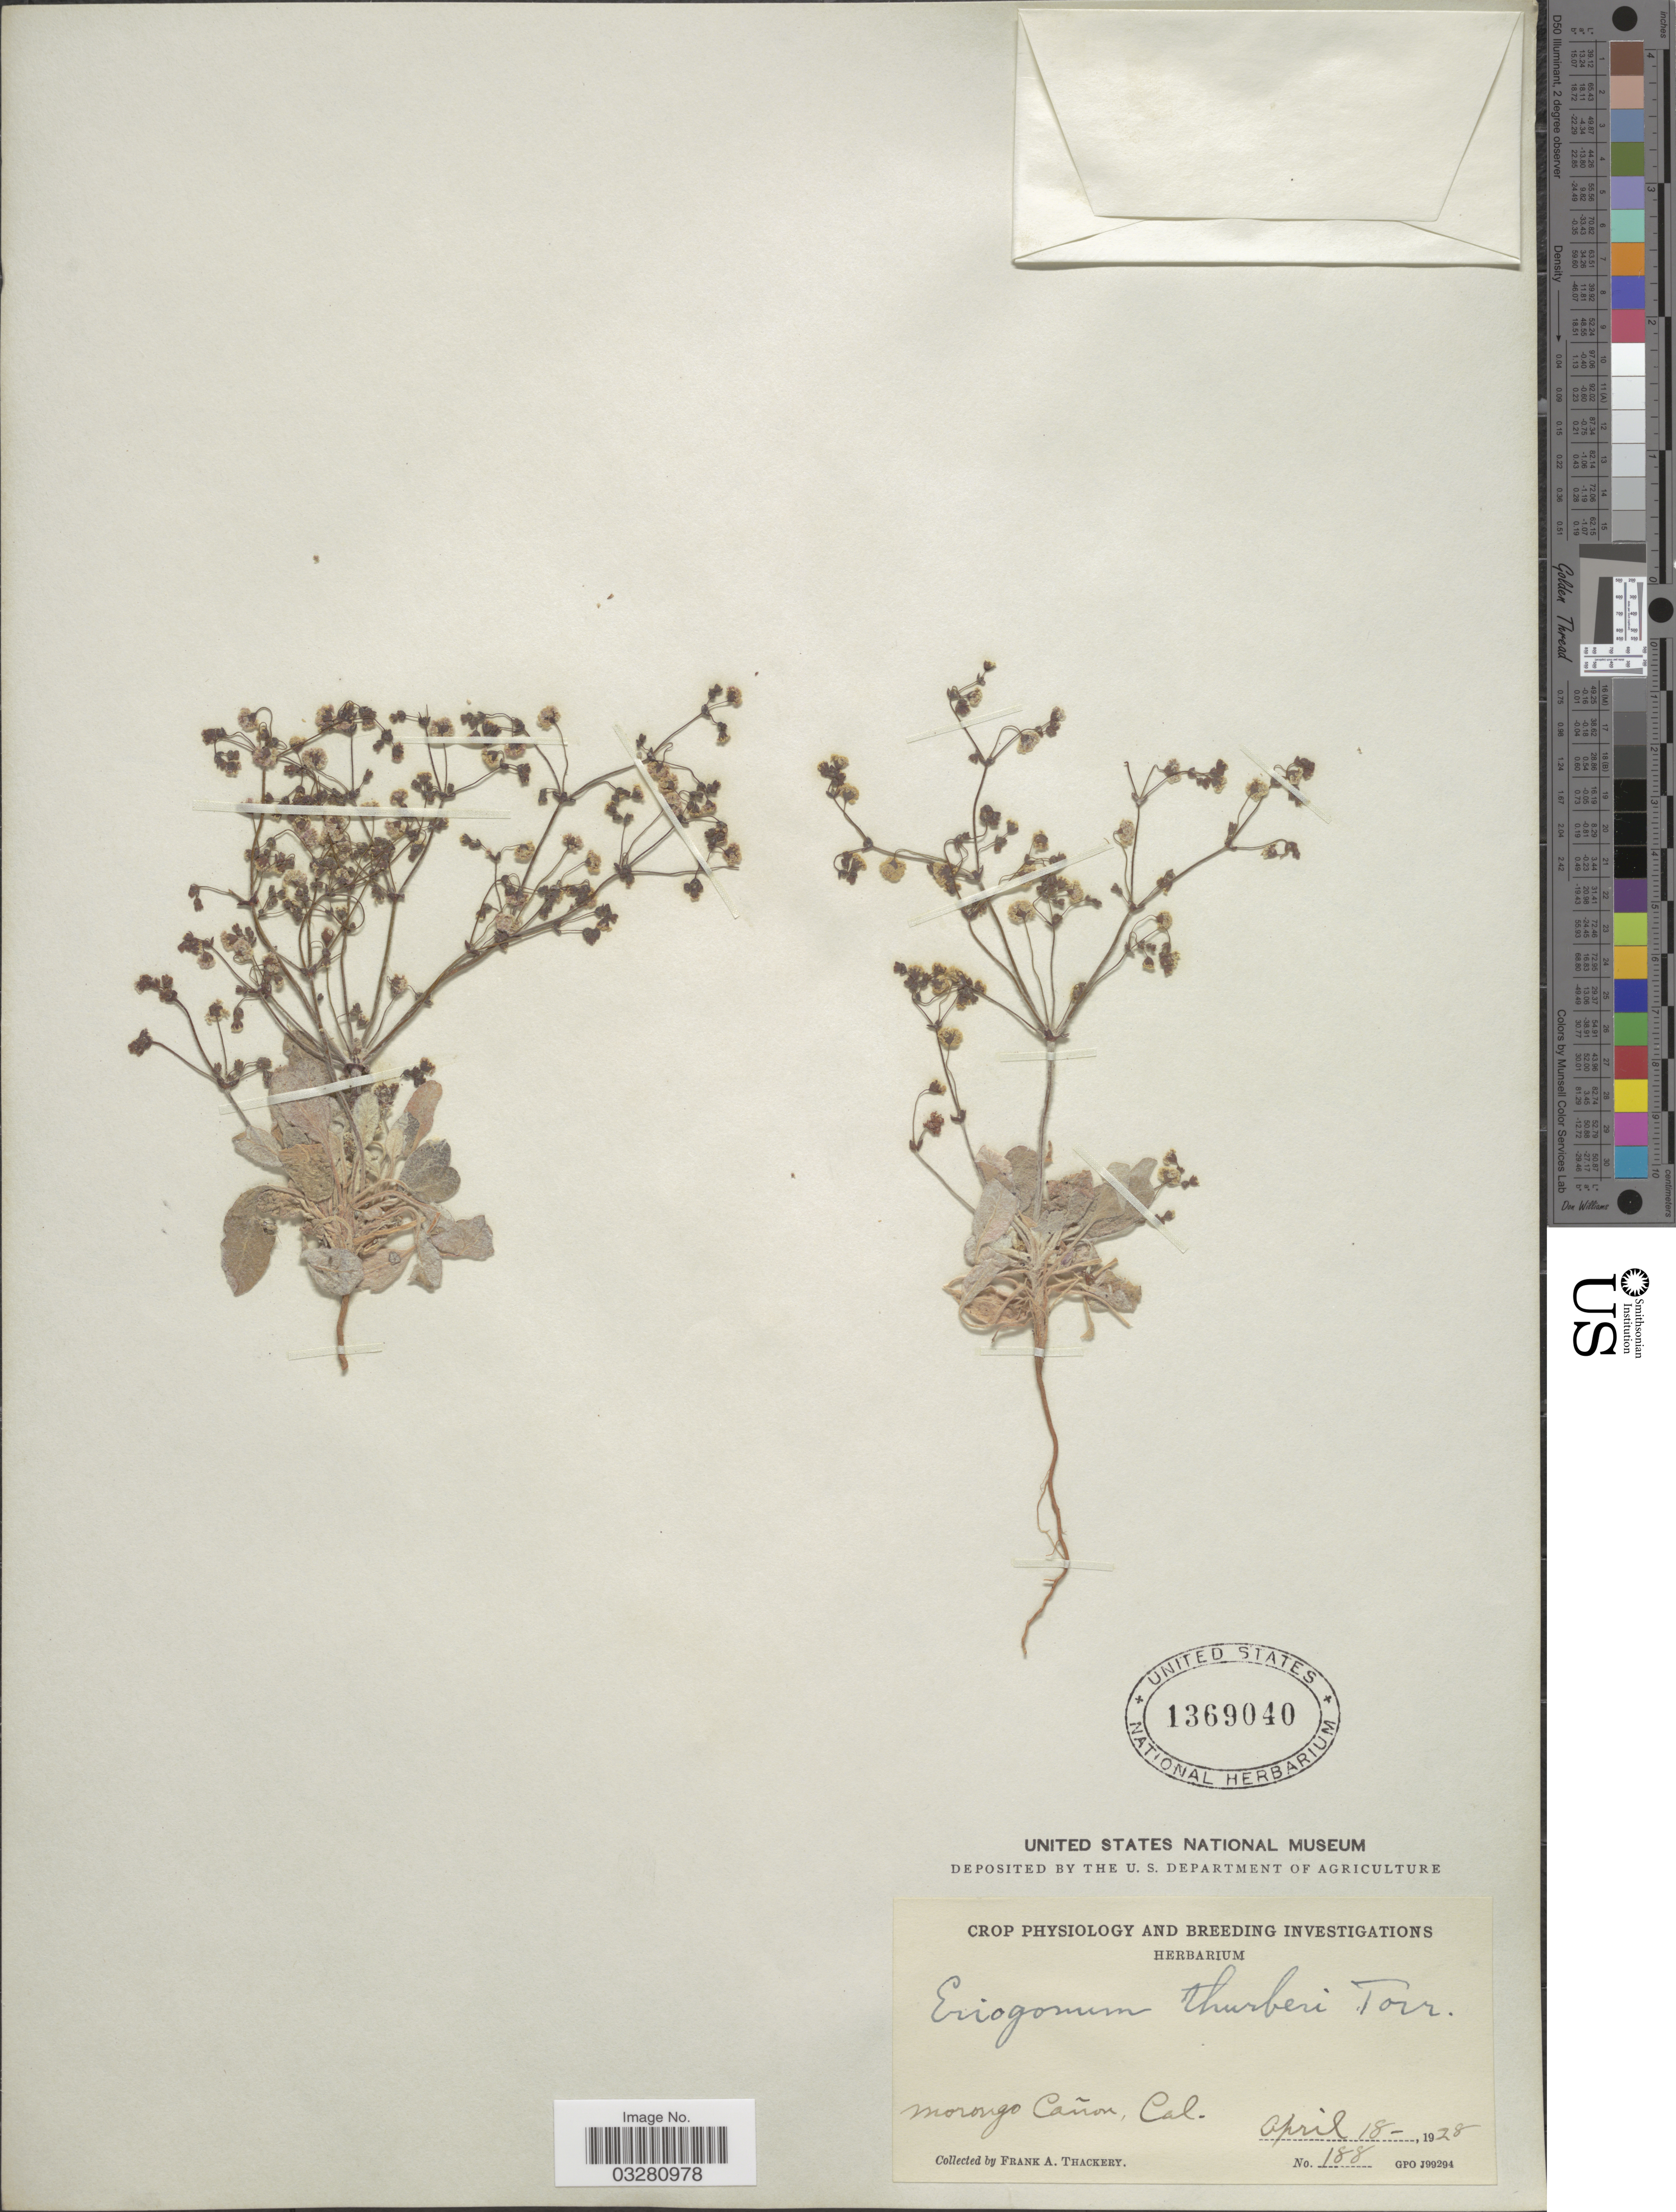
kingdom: Plantae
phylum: Tracheophyta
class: Magnoliopsida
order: Caryophyllales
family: Polygonaceae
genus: Eriogonum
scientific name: Eriogonum thurberi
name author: Torr.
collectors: F. Thackery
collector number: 188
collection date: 1928-04-18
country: United States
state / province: California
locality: Morongo Cañon, Cal.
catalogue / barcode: US 1369040